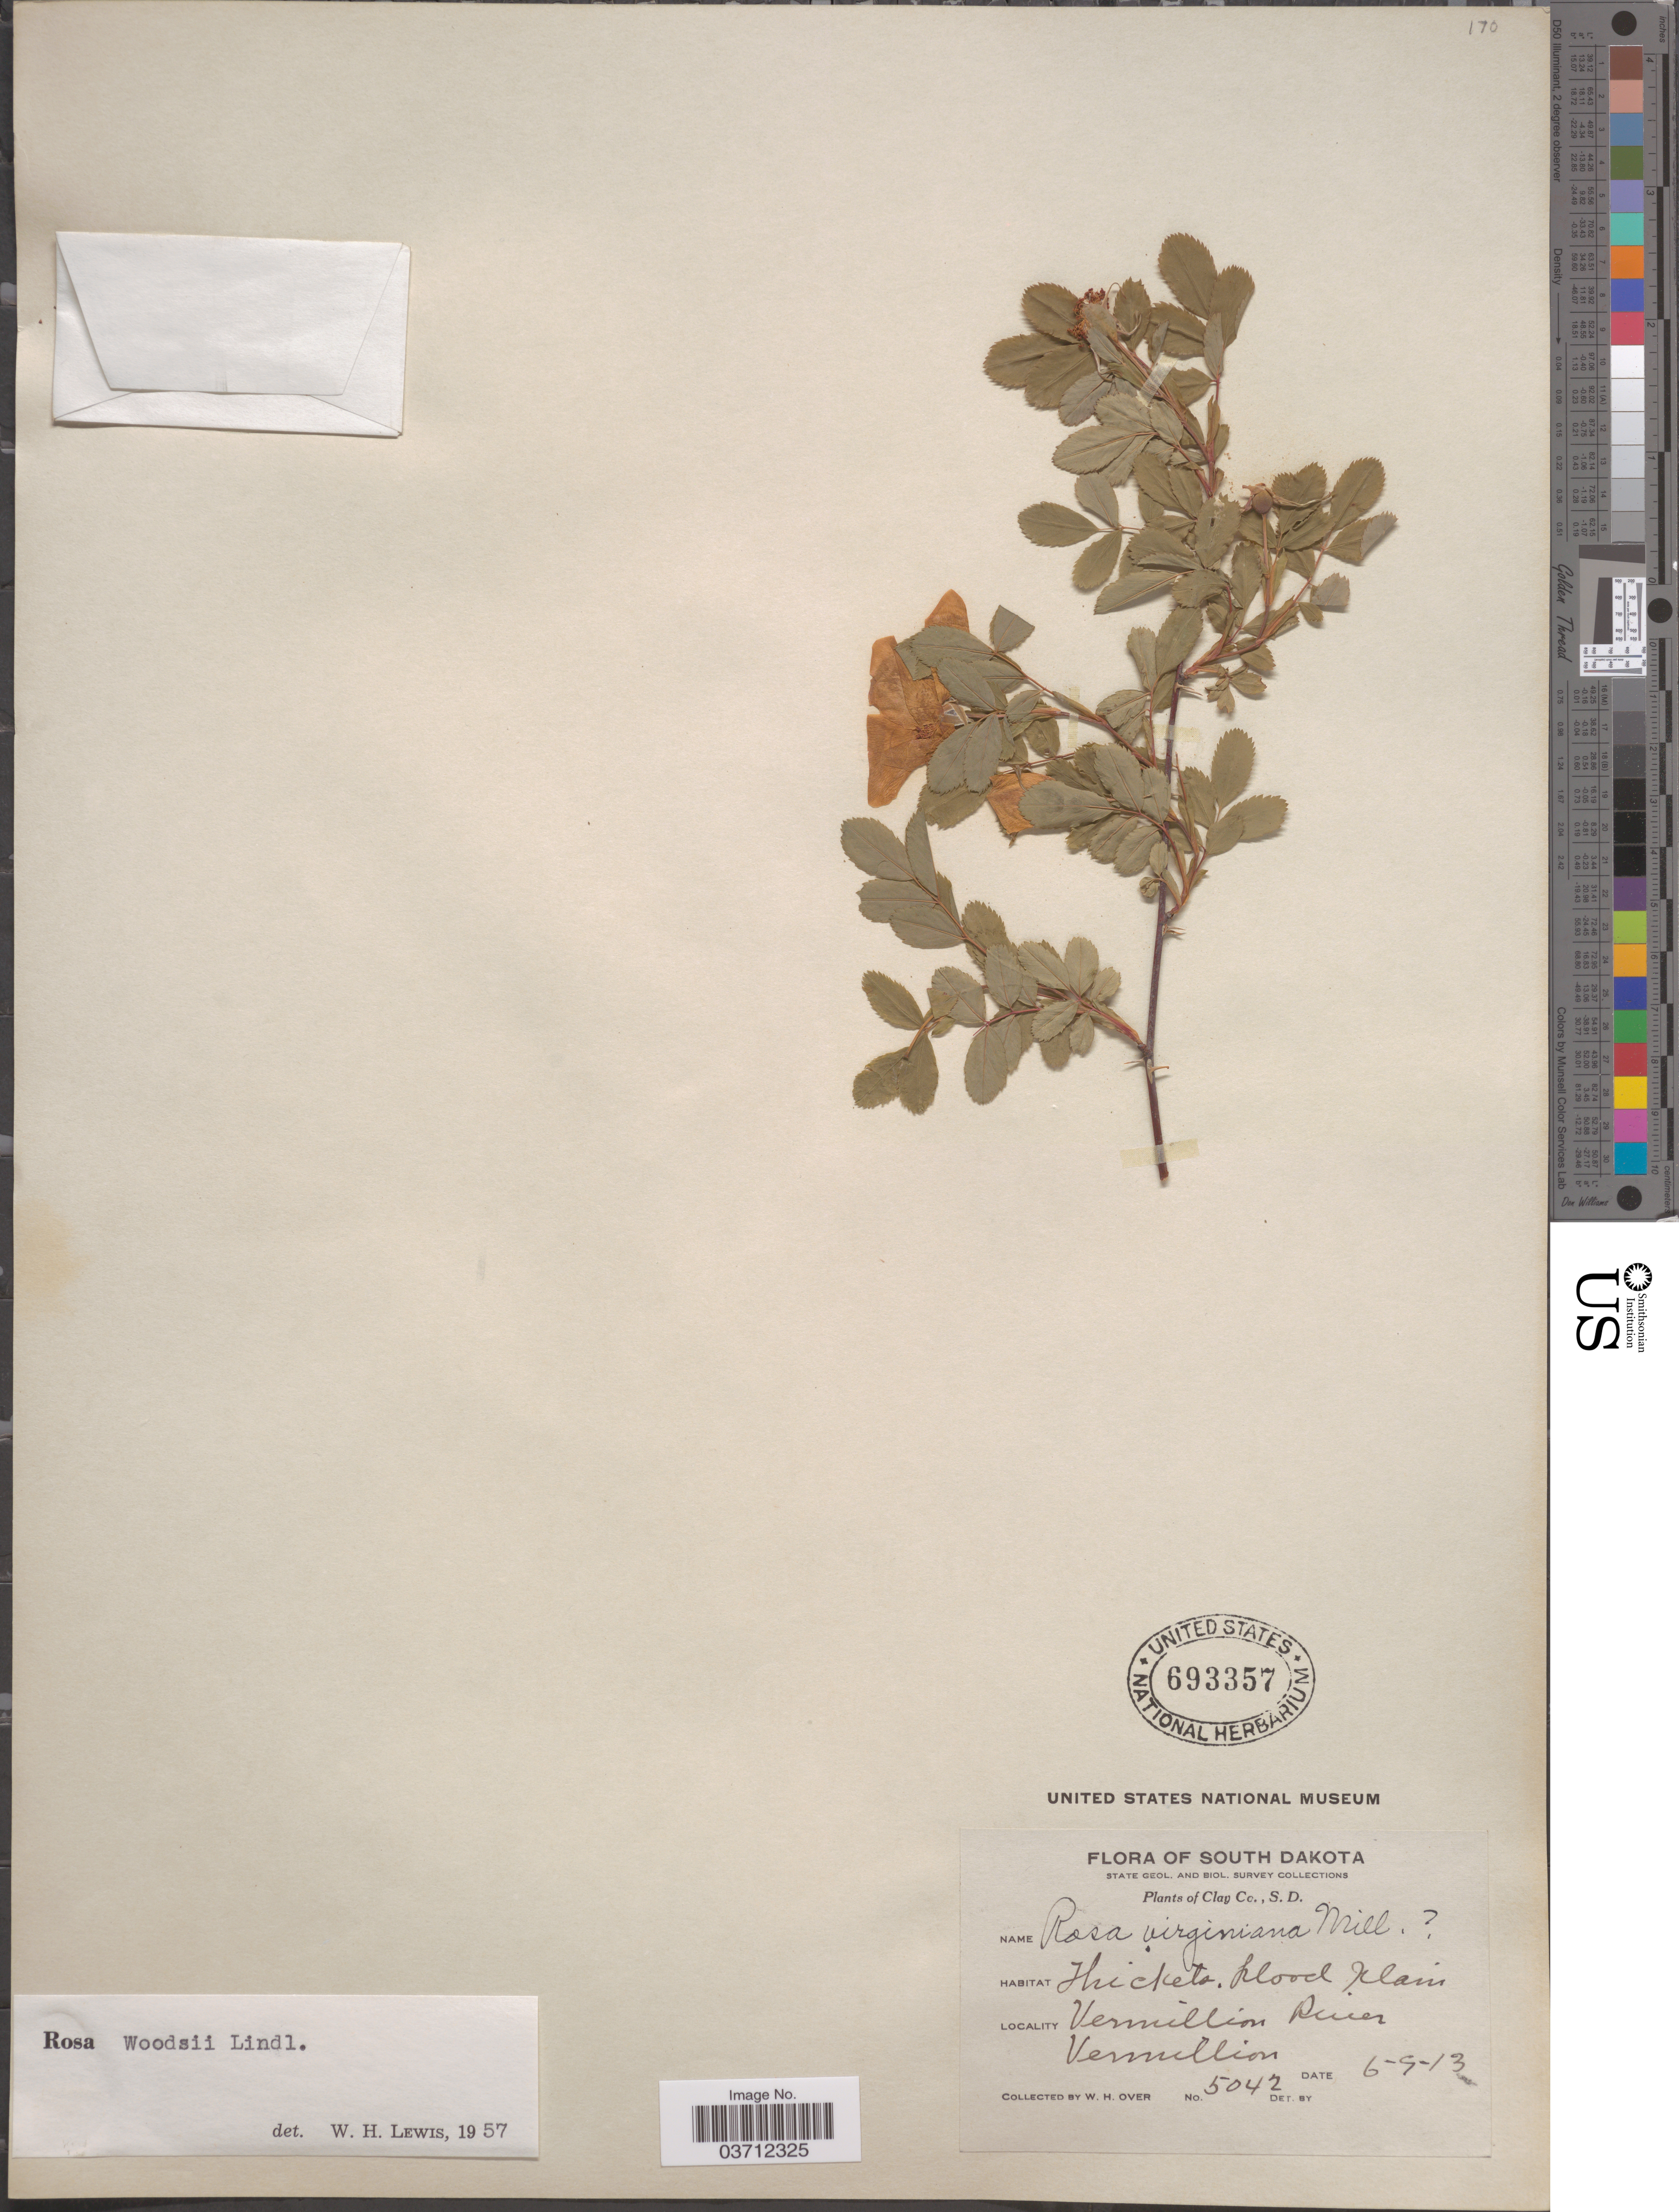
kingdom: Plantae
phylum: Tracheophyta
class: Magnoliopsida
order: Rosales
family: Rosaceae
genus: Rosa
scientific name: Rosa woodsii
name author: Lindl.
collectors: W. Over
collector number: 5042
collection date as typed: Transcribed d/m/y: 9/6/13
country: United States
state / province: South Dakota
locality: Clay Co. Thickets flood plain. Vermillion River. Vermillion.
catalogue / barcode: US 693357